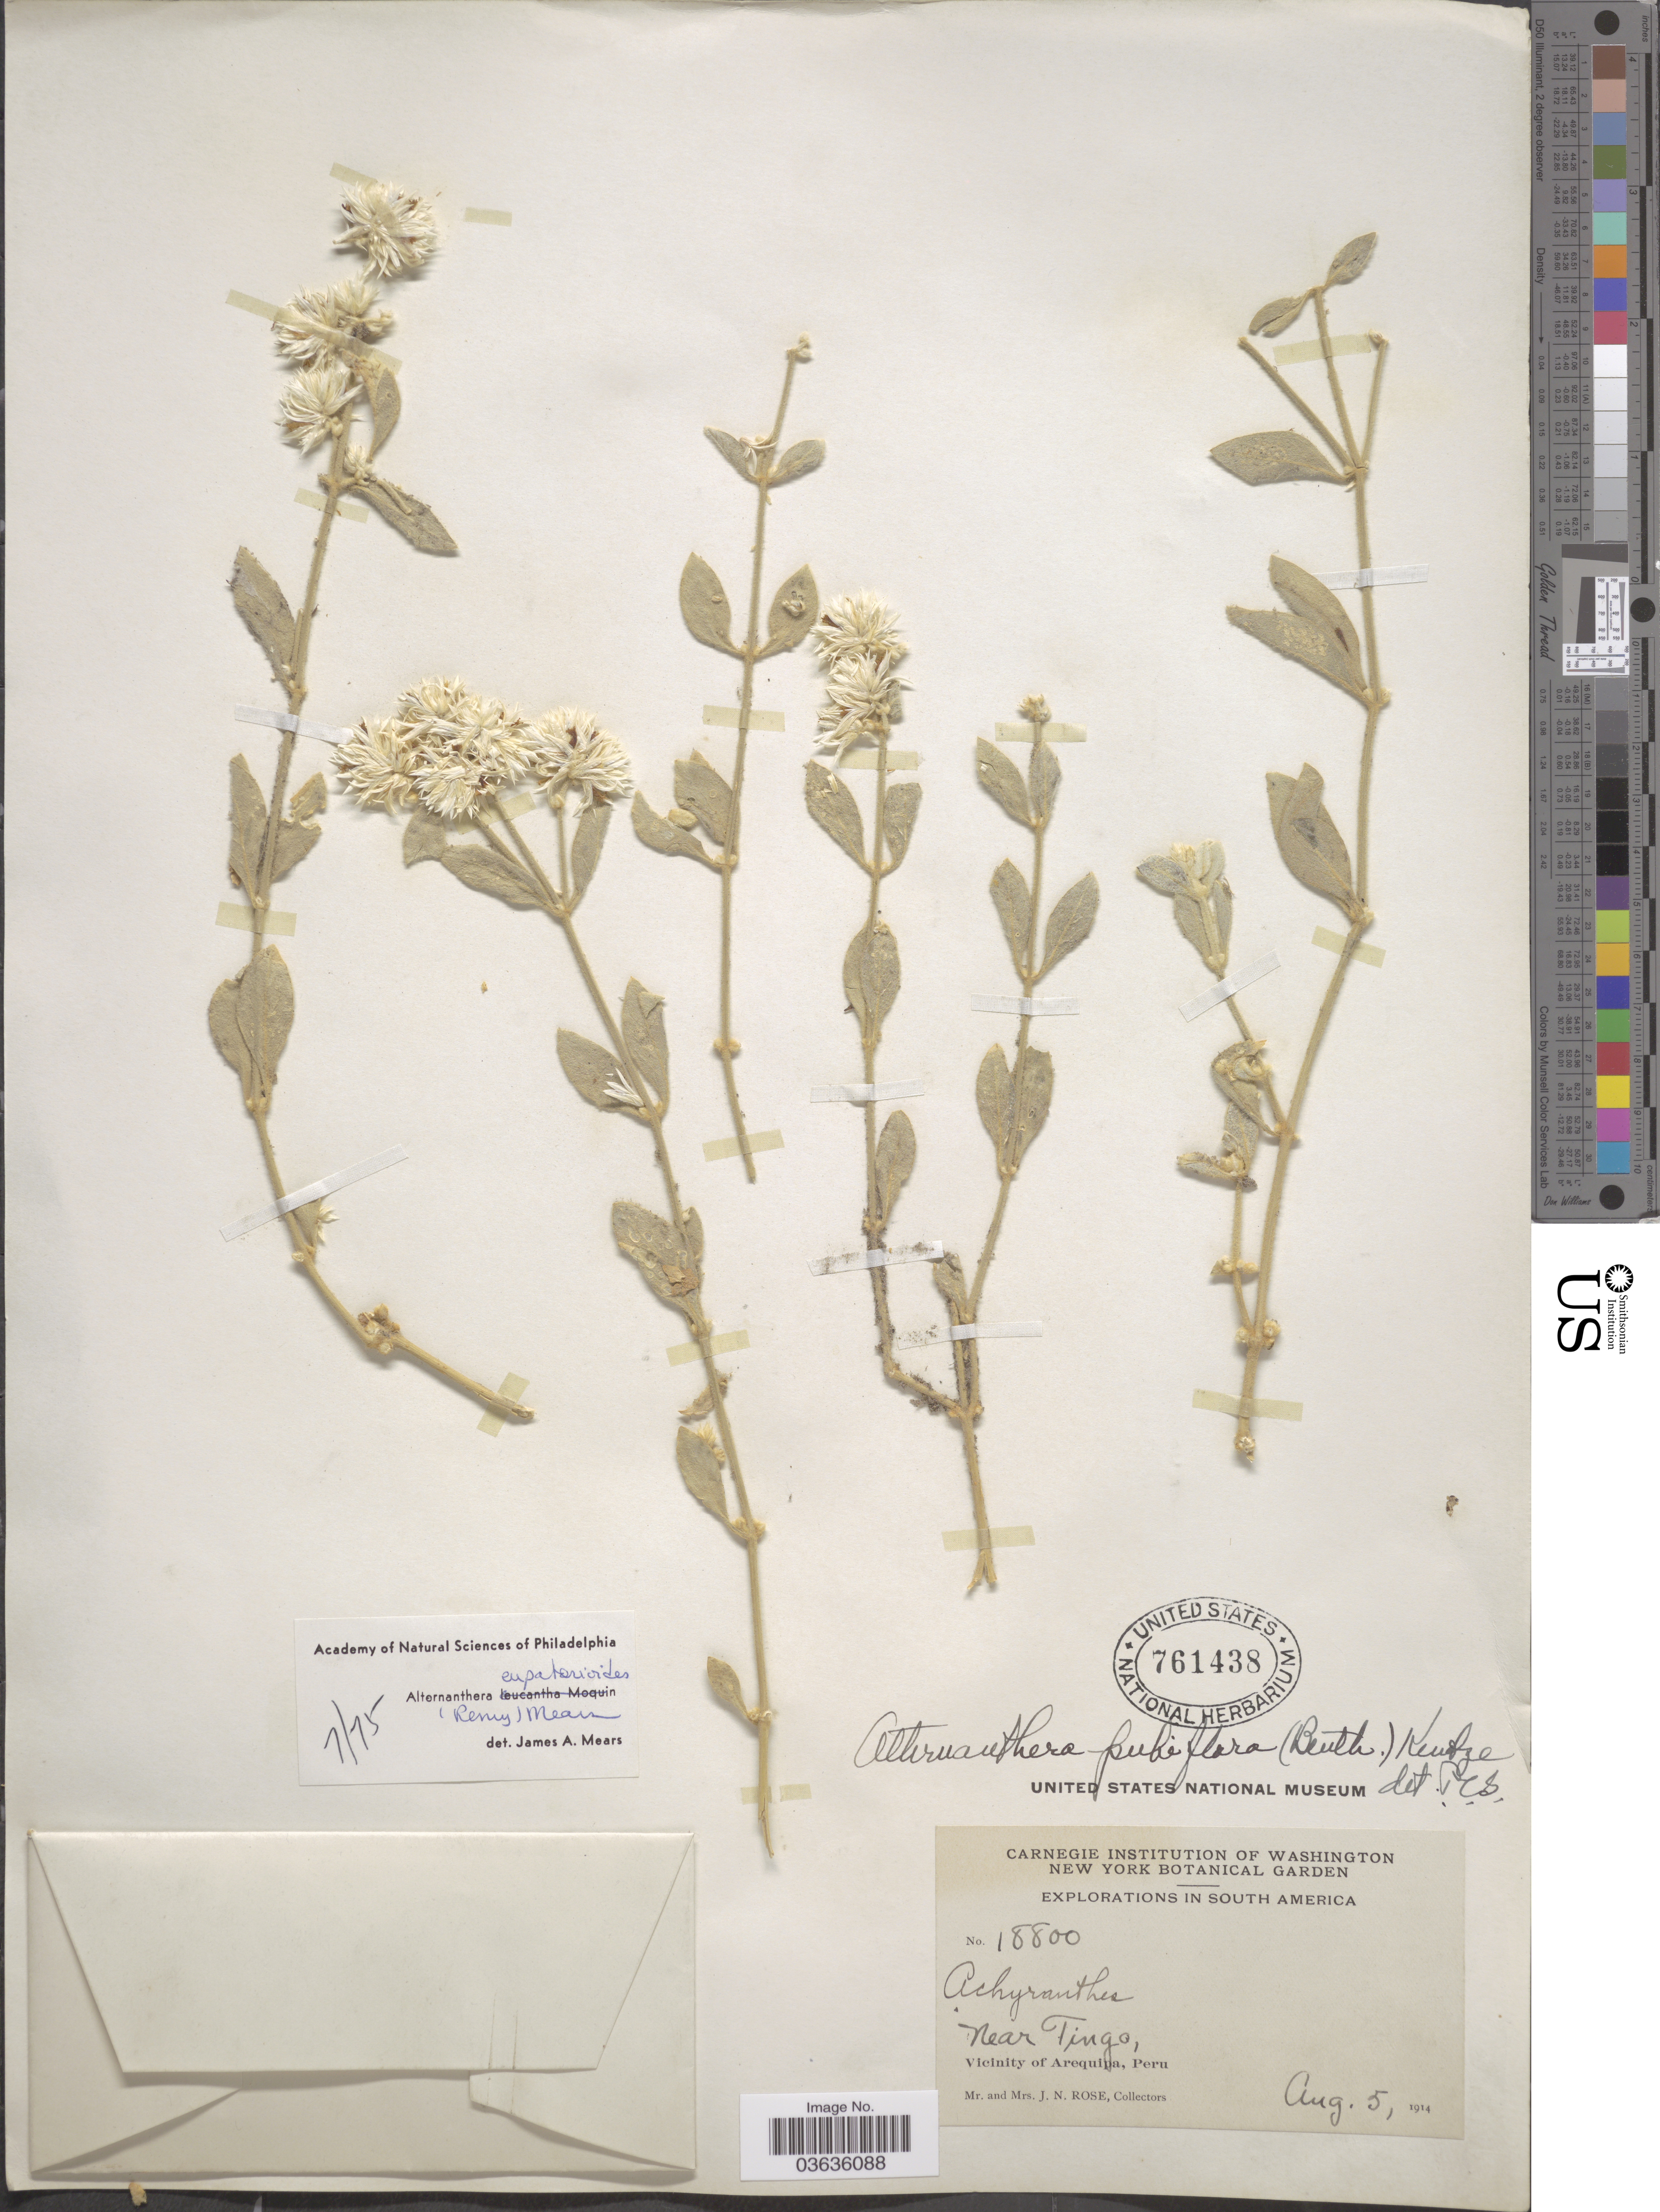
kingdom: Plantae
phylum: Tracheophyta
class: Magnoliopsida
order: Caryophyllales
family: Amaranthaceae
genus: Alternanthera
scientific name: Alternanthera eupatorioides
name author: Remy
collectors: J. N. Rose & L. B. Rose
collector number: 18800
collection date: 1914-08-05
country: Peru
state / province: Arequipa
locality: Near Tingo, Vicinity of Arequipa.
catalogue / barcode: US 761438